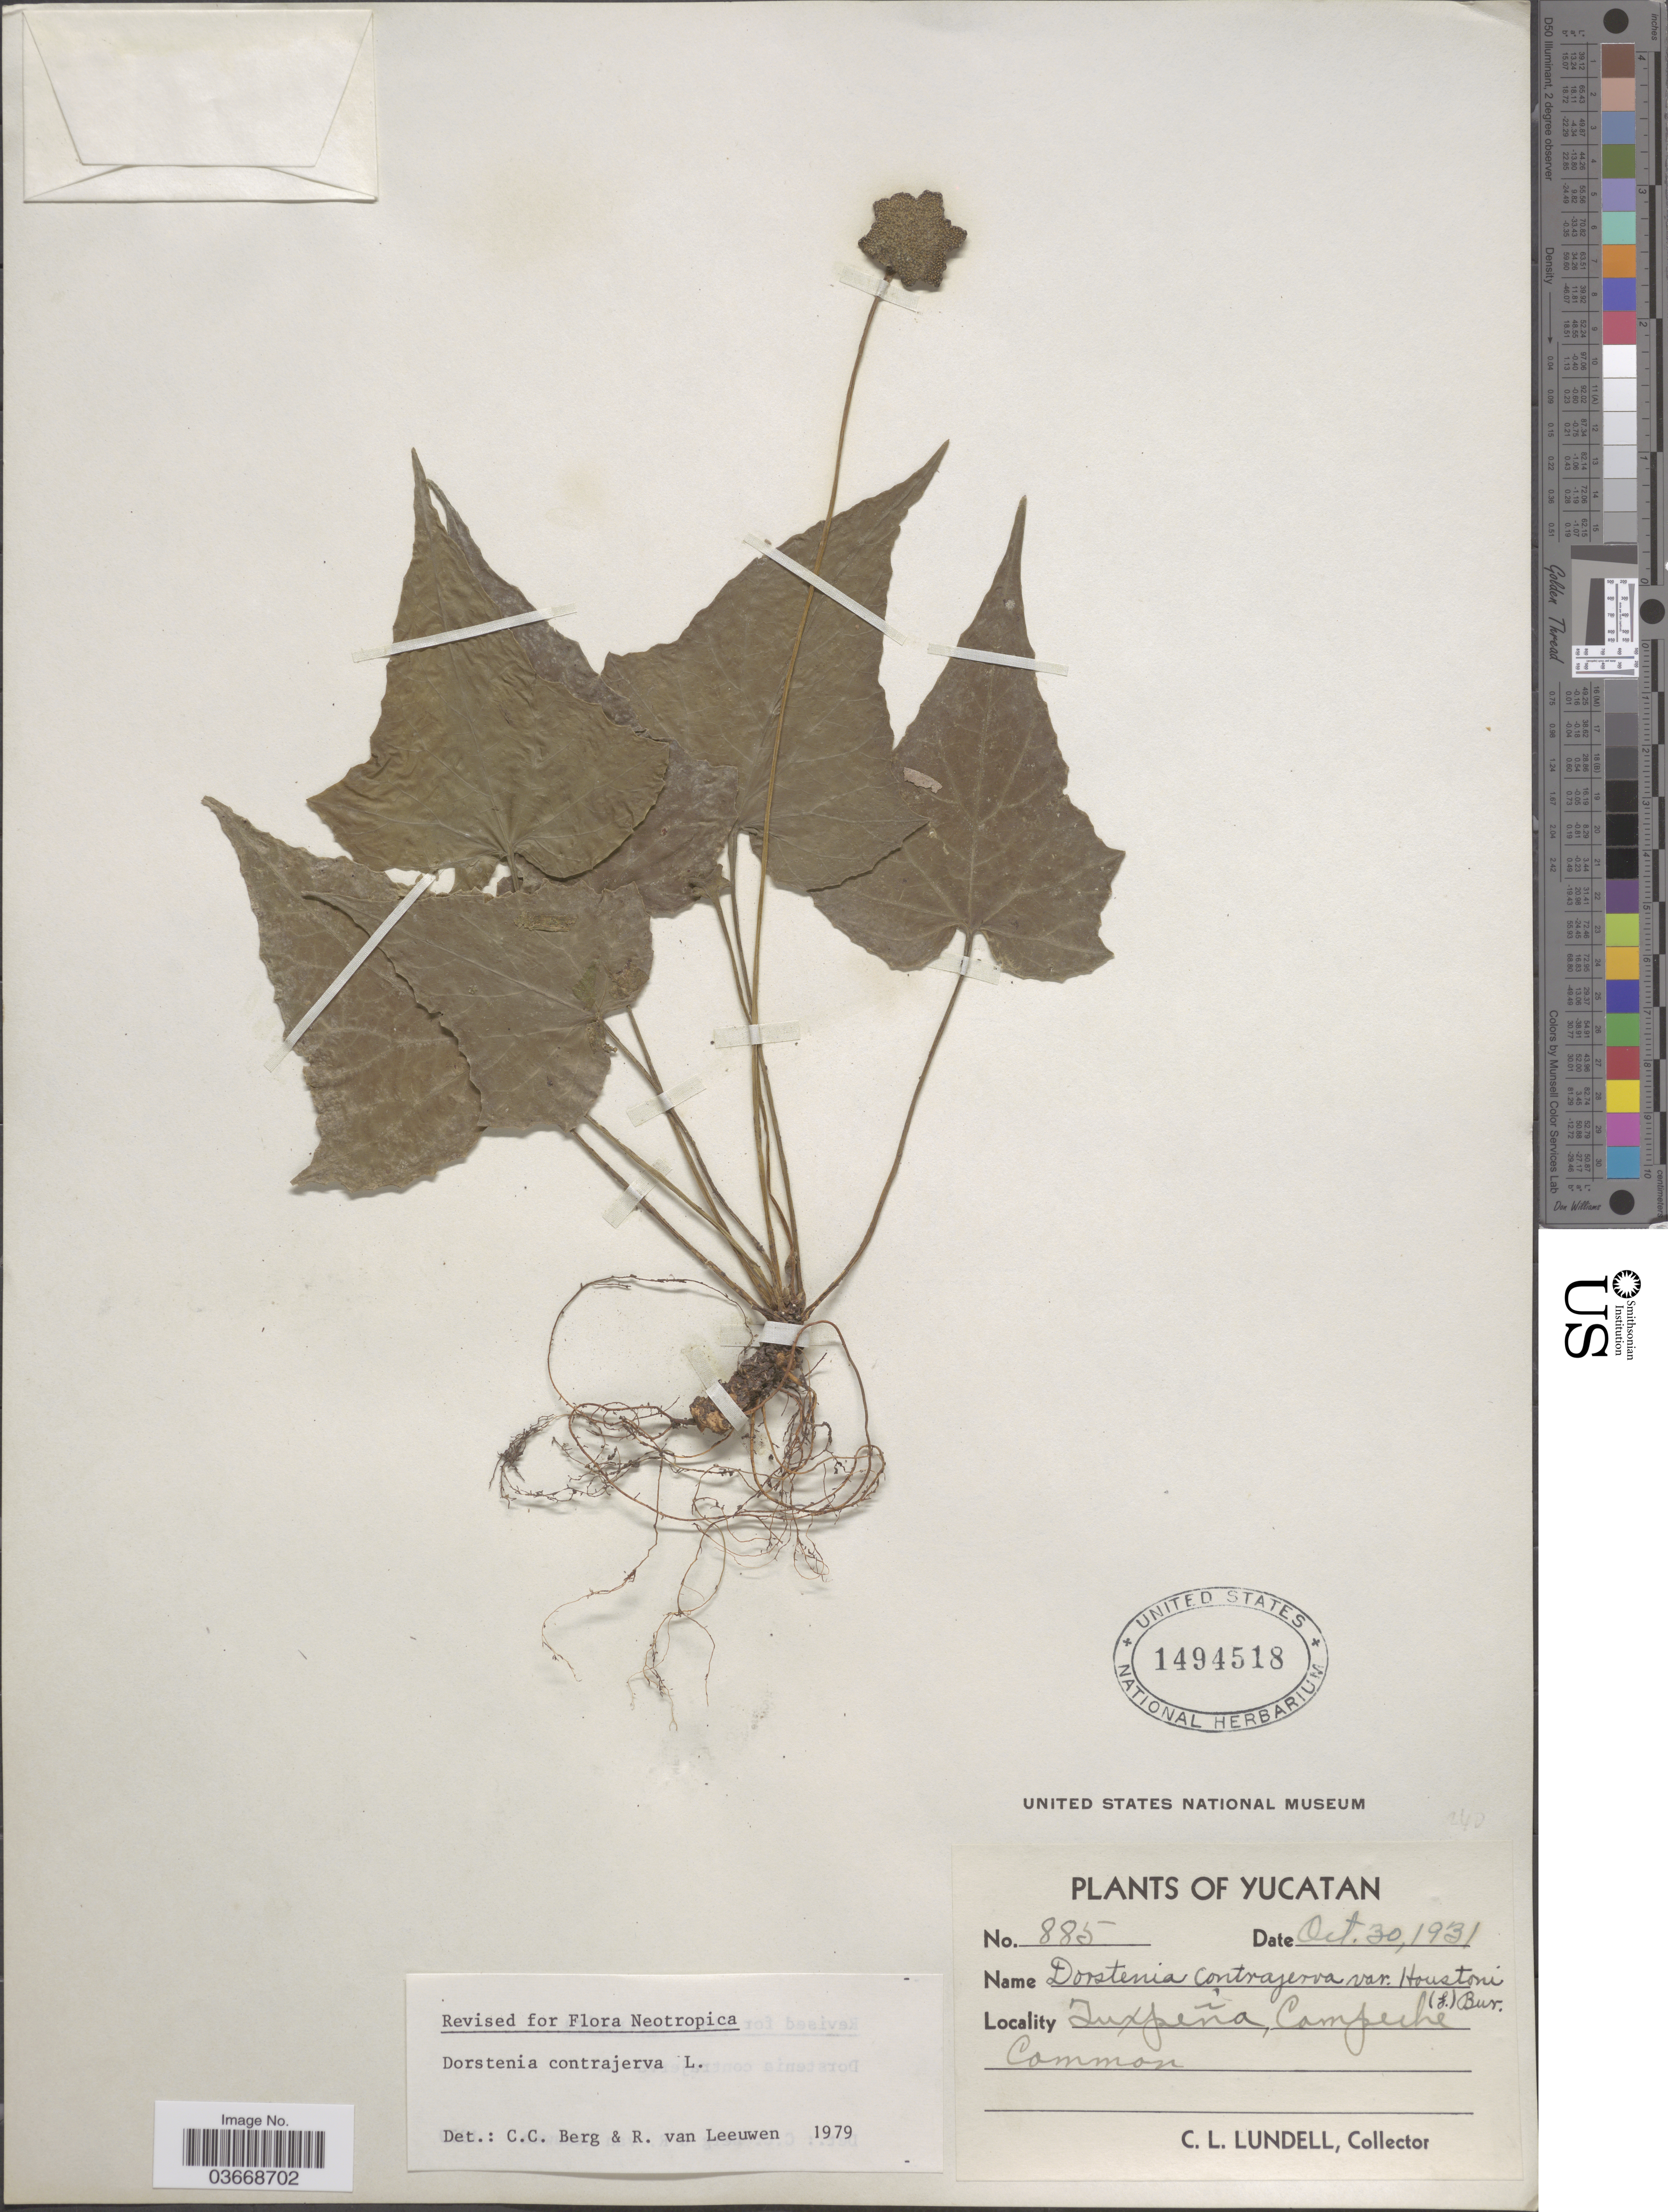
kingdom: Plantae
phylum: Tracheophyta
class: Magnoliopsida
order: Rosales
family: Moraceae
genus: Dorstenia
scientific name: Dorstenia contrajerva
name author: L.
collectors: C. L. Lundell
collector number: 885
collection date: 1931-10-30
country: Mexico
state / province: Campeche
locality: Yucatan, Tuxpeña.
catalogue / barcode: US 1494518